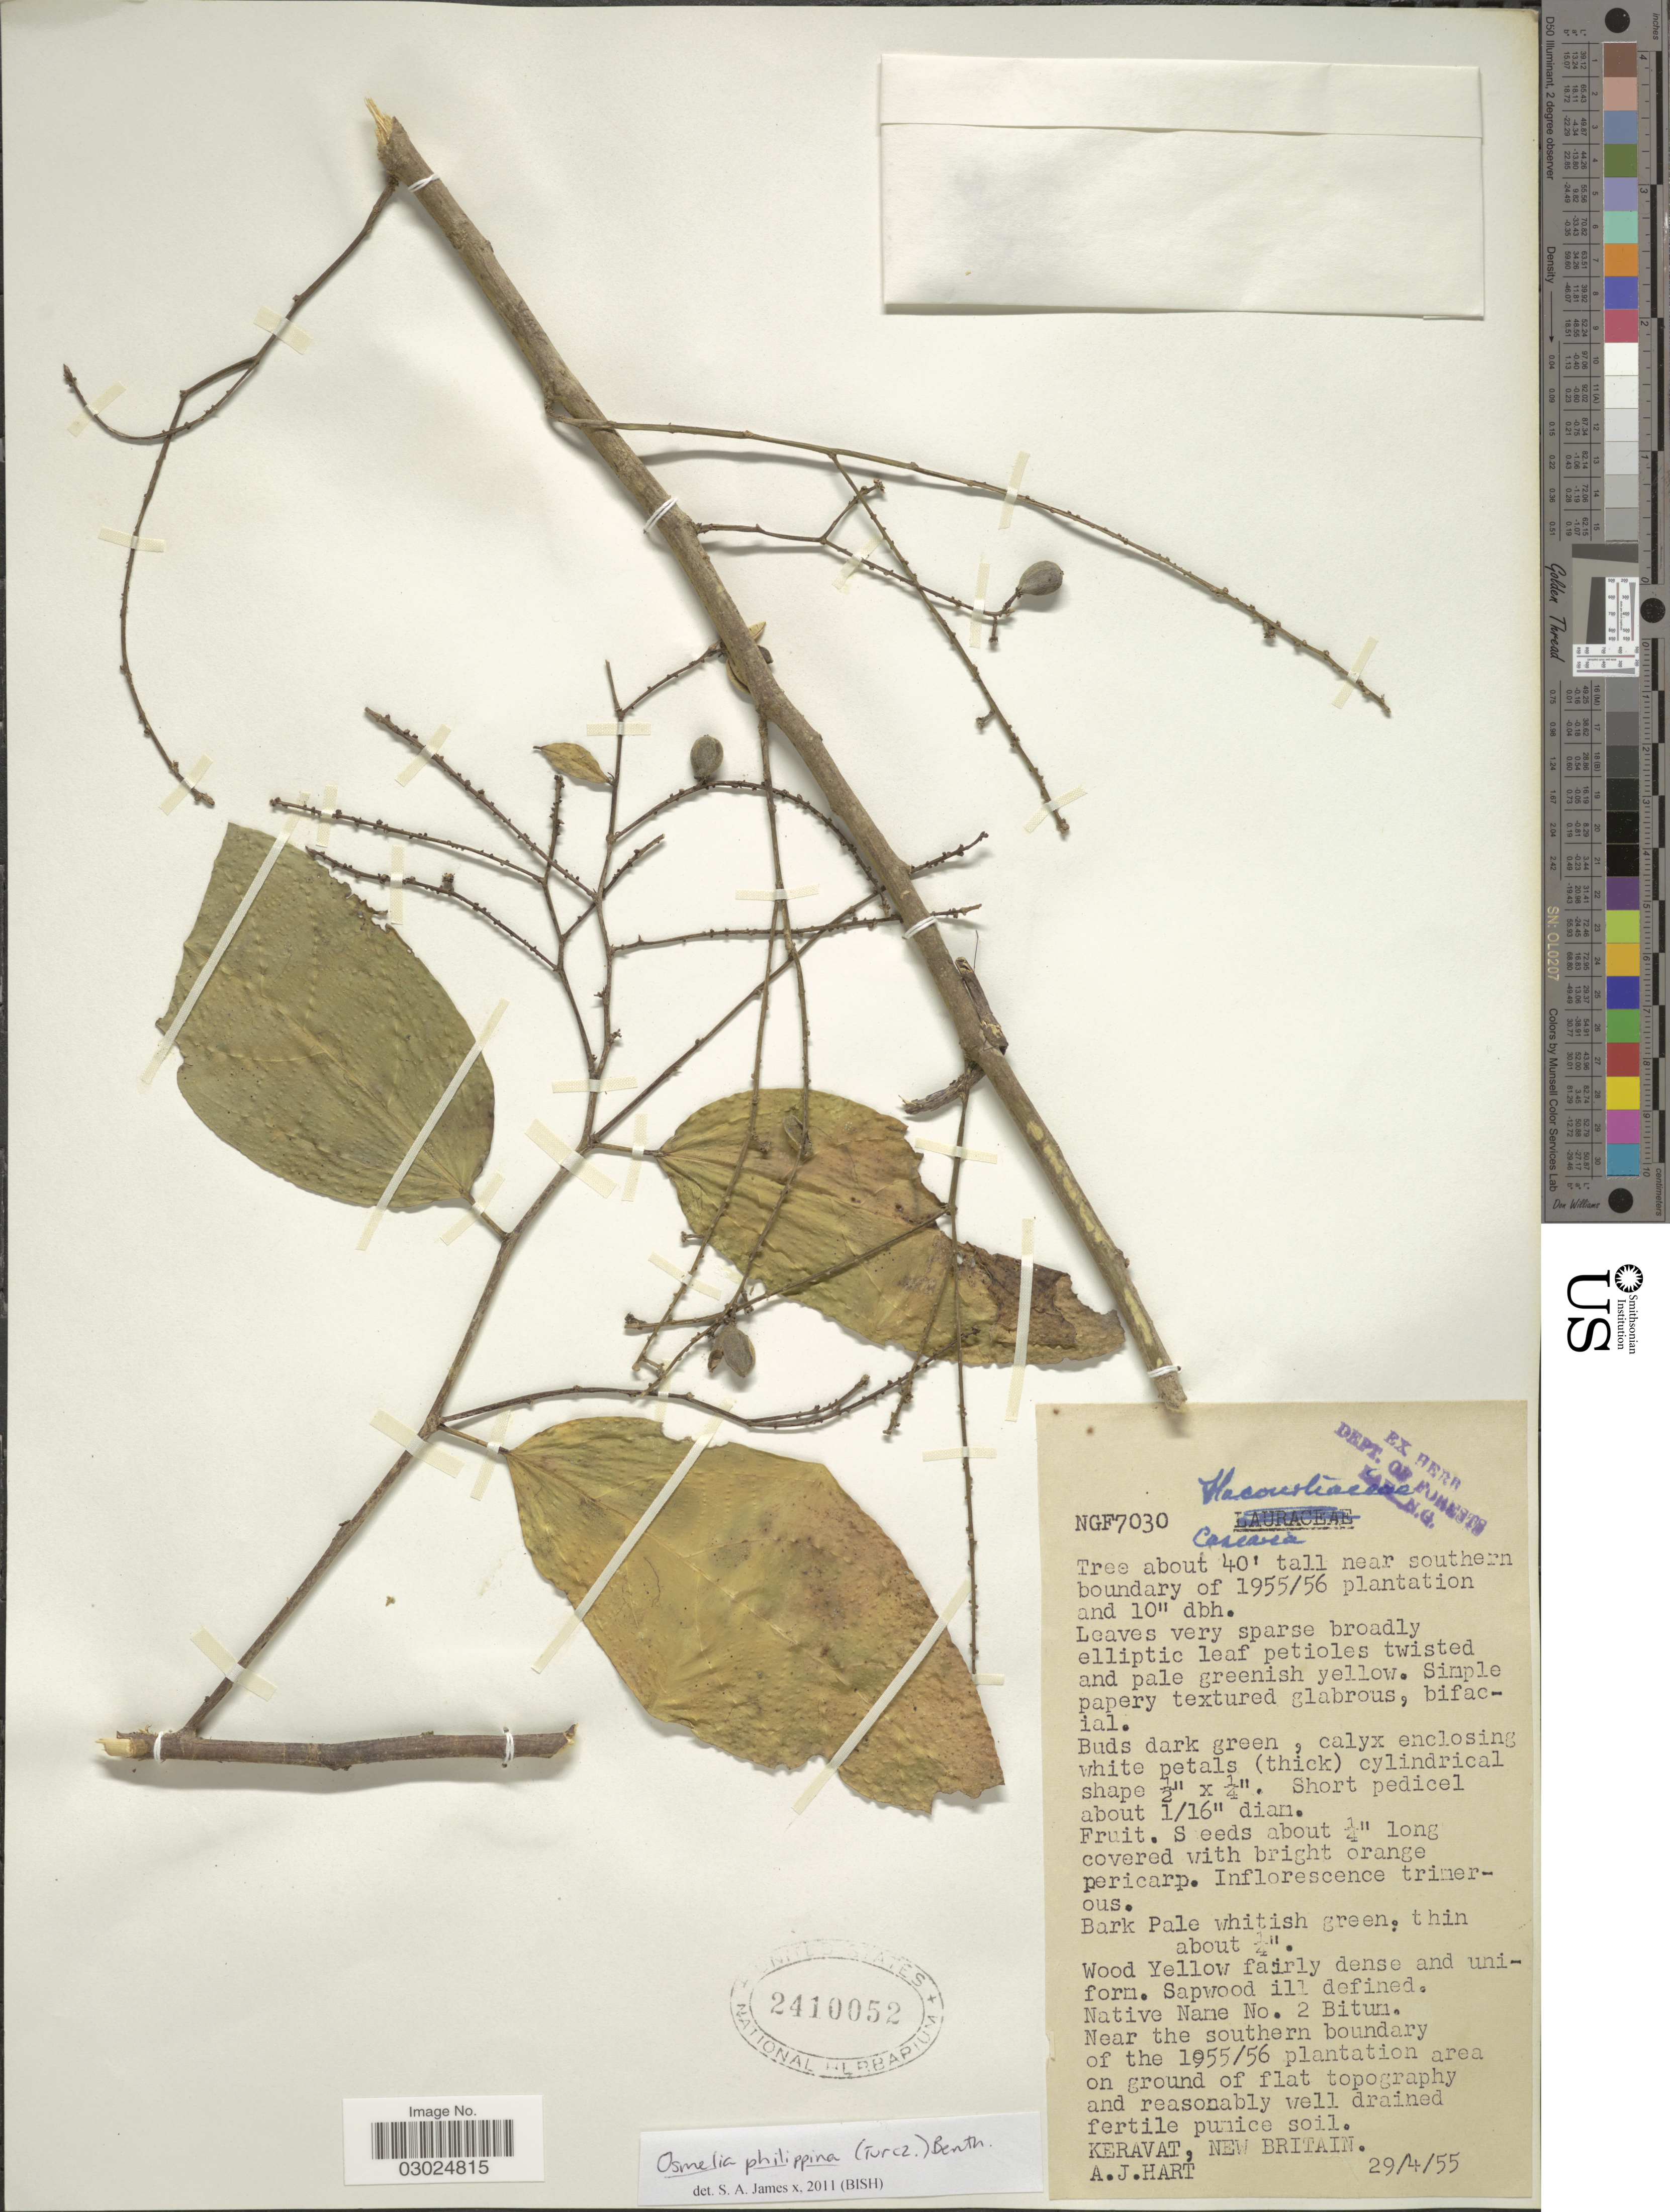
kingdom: Plantae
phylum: Tracheophyta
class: Magnoliopsida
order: Malpighiales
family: Salicaceae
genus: Osmelia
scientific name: Osmelia philippina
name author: (Turcz.) Benth.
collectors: A. Hart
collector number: NGF7030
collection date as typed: Transcribed d/m/y: 29/4/55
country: Papua New Guinea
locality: Keravat, New Britain.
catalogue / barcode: US 2410052